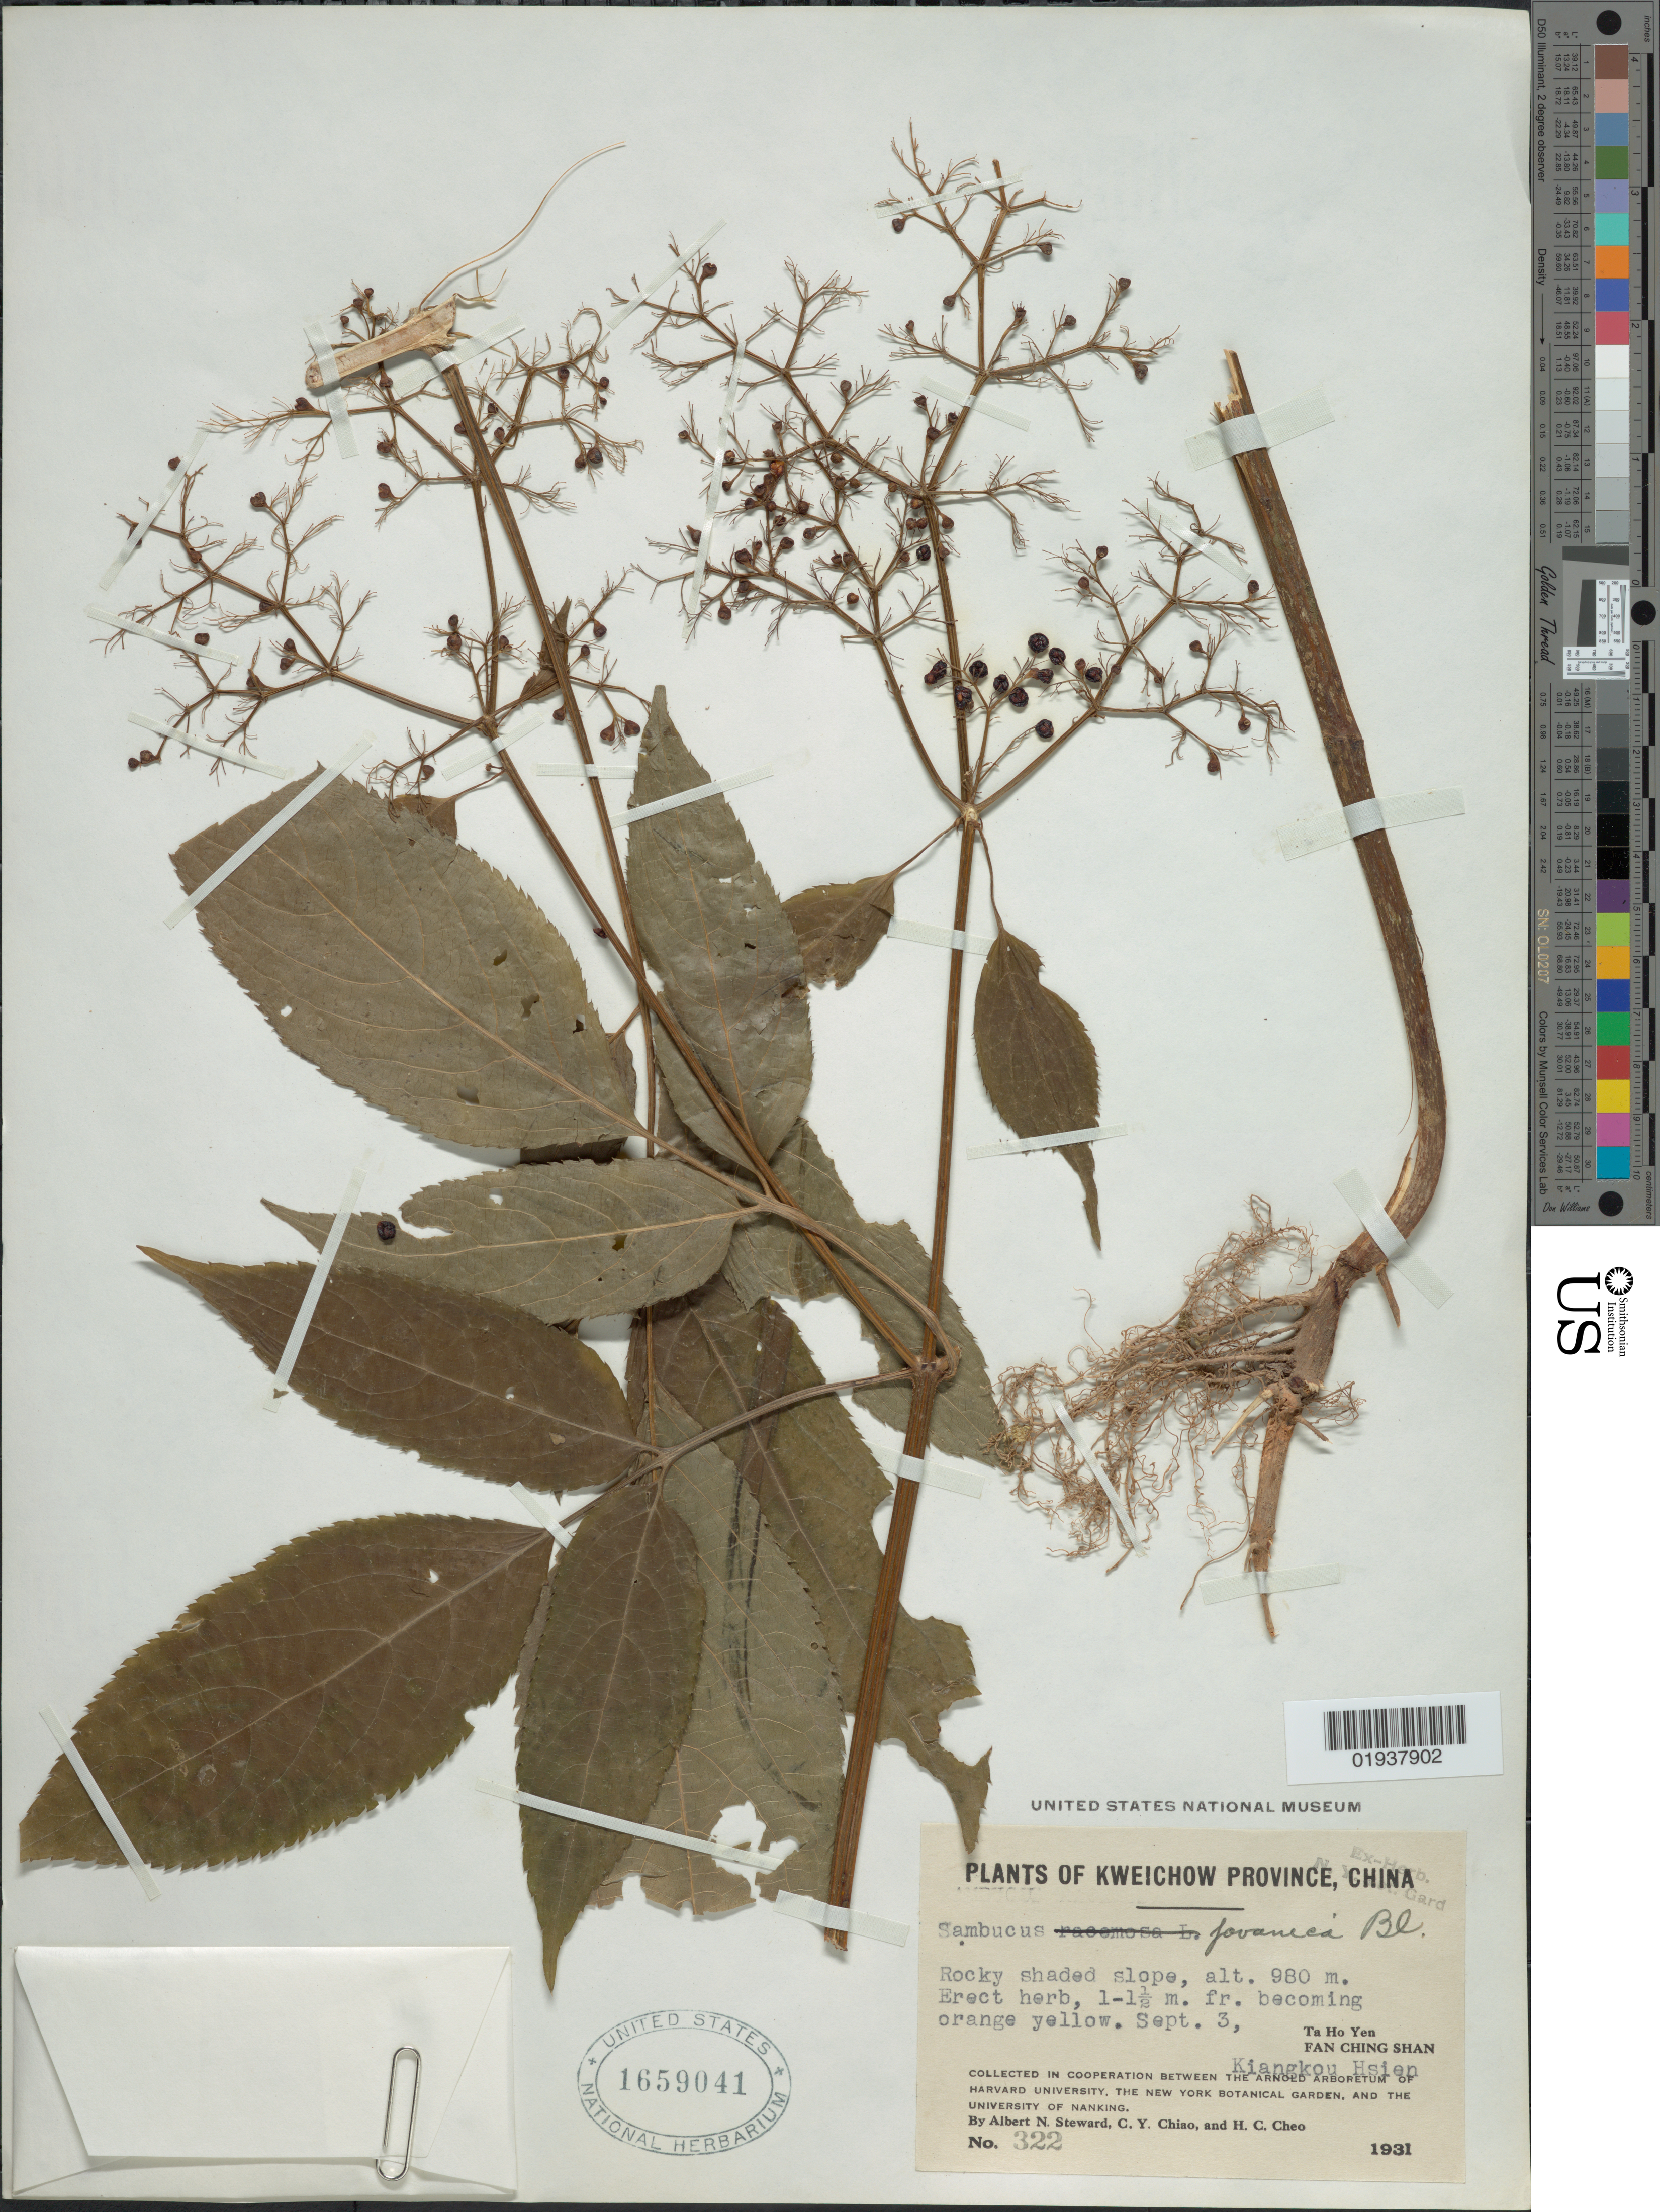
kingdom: Plantae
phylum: Tracheophyta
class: Magnoliopsida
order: Dipsacales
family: Viburnaceae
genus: Sambucus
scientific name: Sambucus javanica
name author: Blume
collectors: A. N. Steward, C. Y. Chiao & H. Cheo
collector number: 322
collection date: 1931-09-03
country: China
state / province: Guizhou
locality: Kweichow Province. Ta Ho Yen. Fan Ching Shan. Kiangkou Hsien.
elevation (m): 980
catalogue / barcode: US 1659041